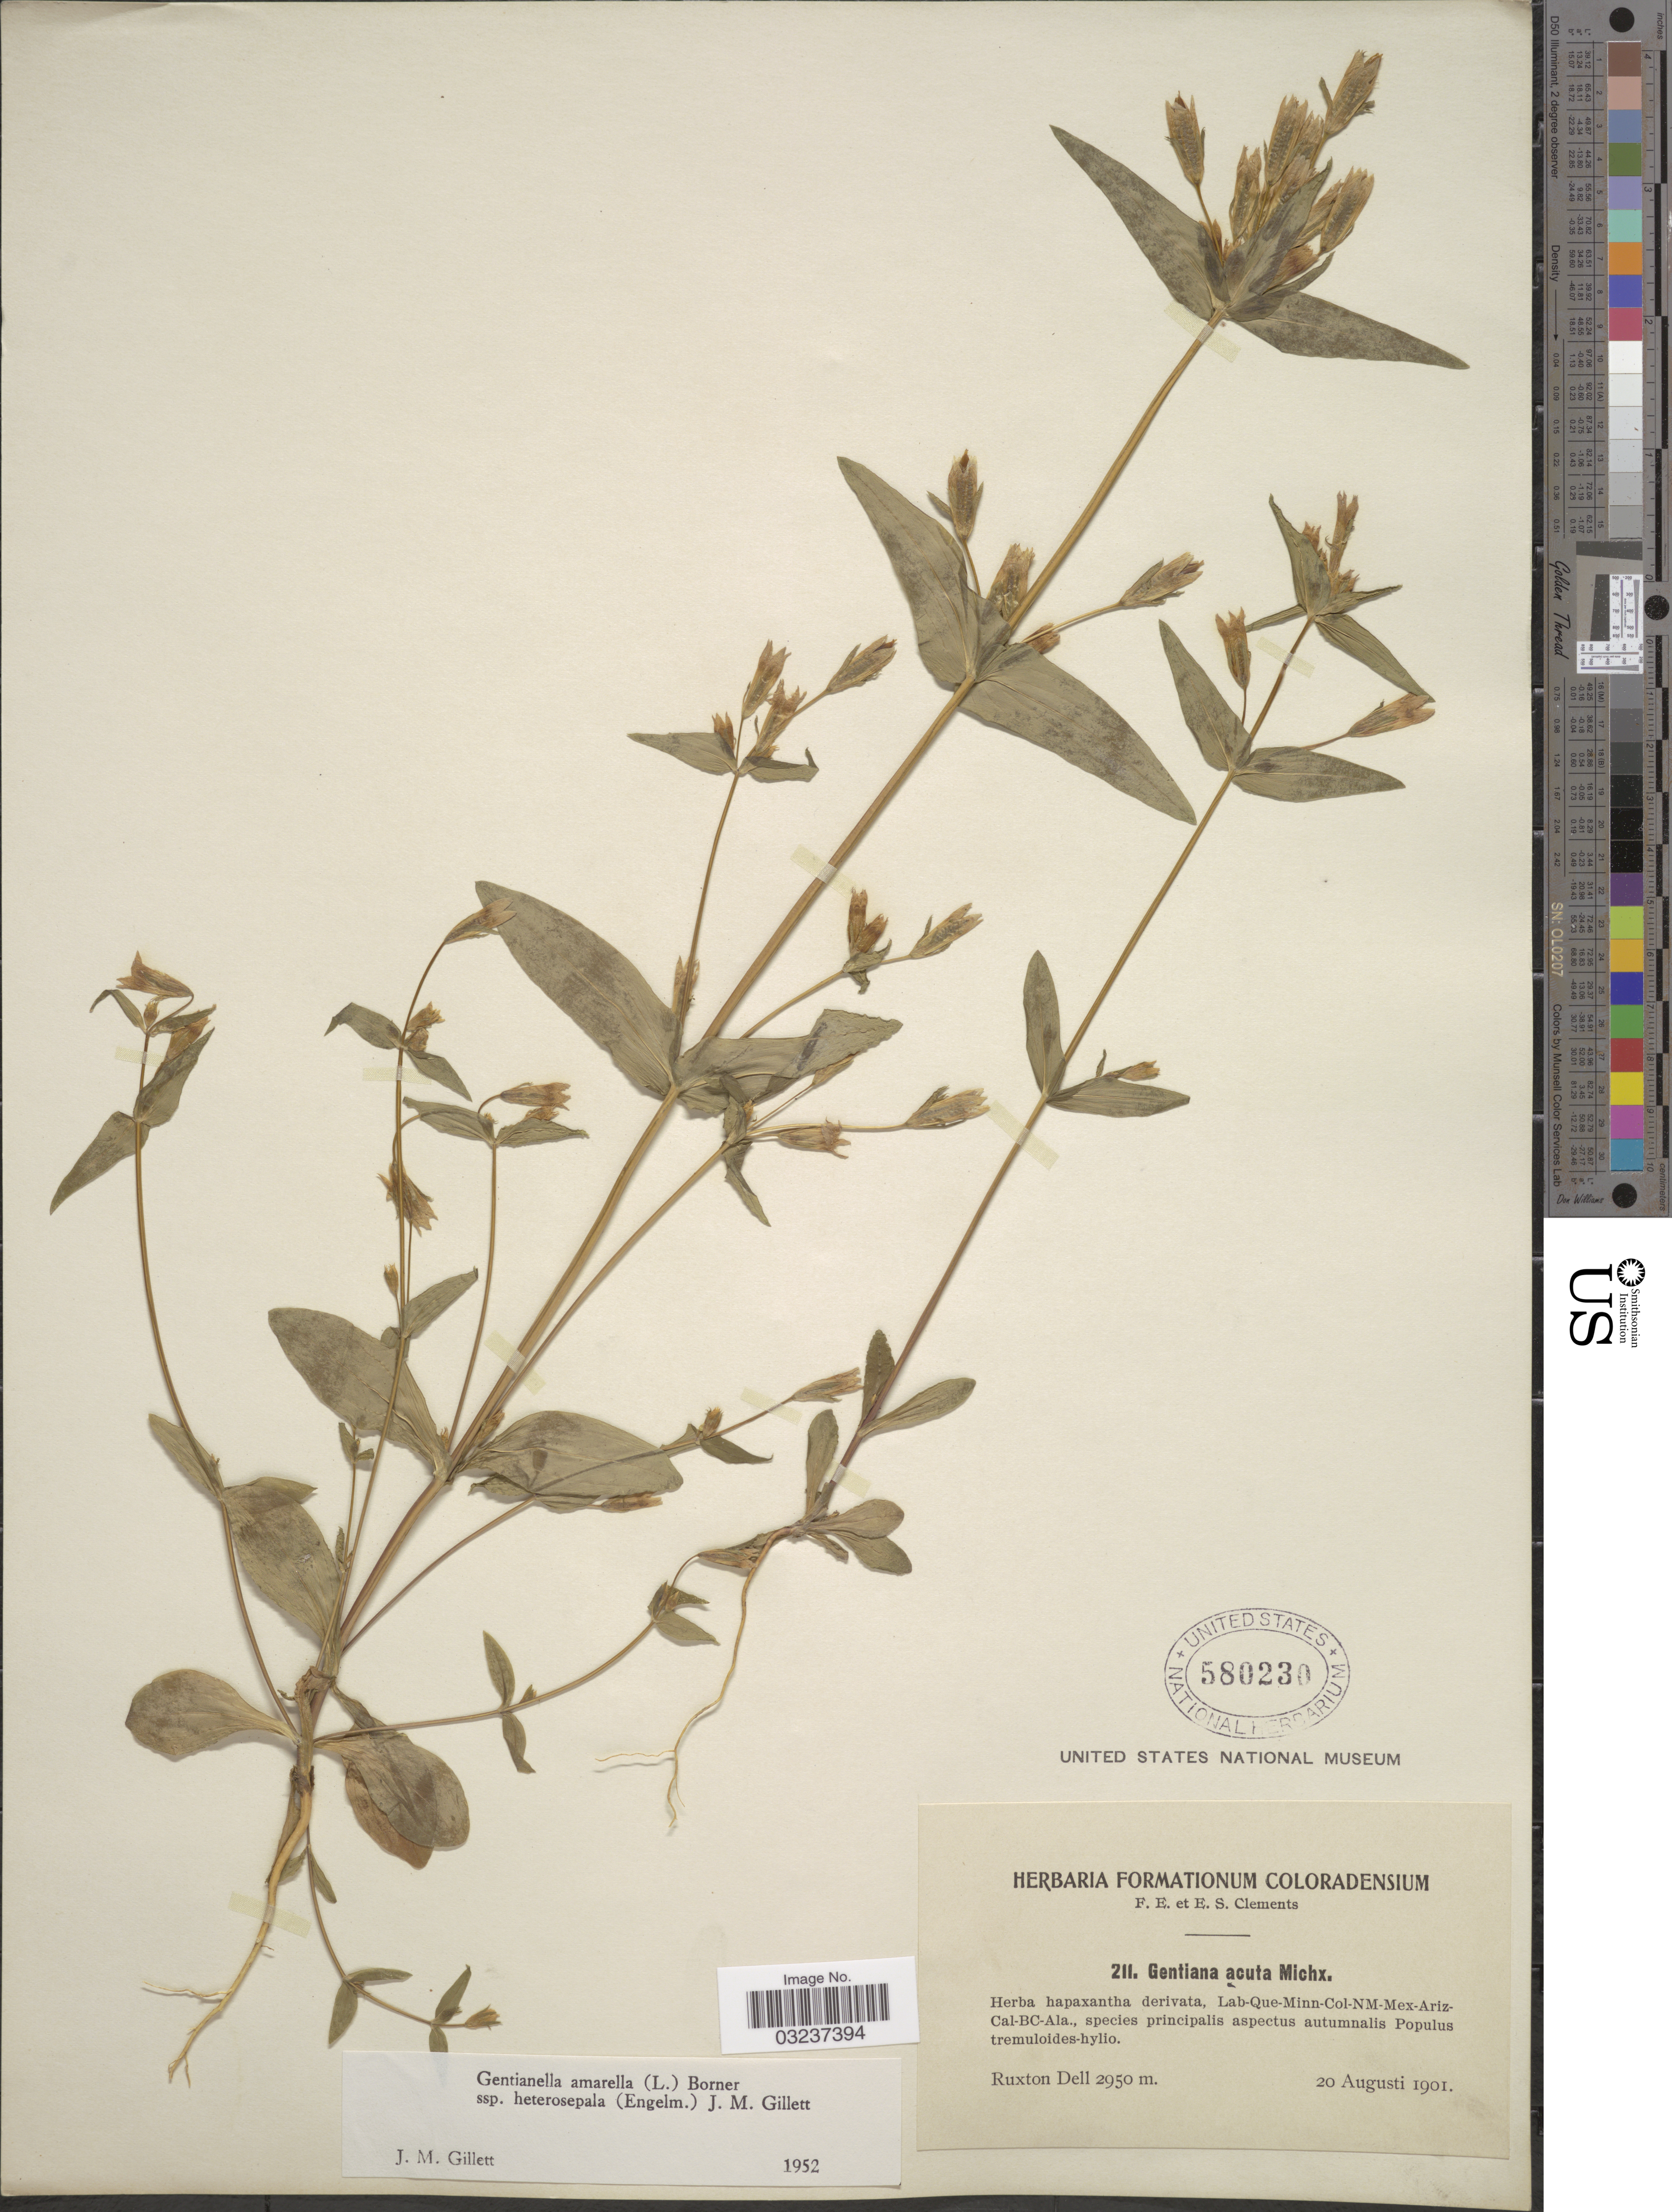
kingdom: Plantae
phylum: Tracheophyta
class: Magnoliopsida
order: Gentianales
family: Gentianaceae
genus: Gentianella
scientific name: Gentianella amarella subsp. heterosepala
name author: (Engelm.) J.M. Gillet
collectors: F. E. Clements & E. S. Clements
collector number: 211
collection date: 1901-08-20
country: United States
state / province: Colorado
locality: Ruxton Dell.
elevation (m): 2950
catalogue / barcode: US 580230